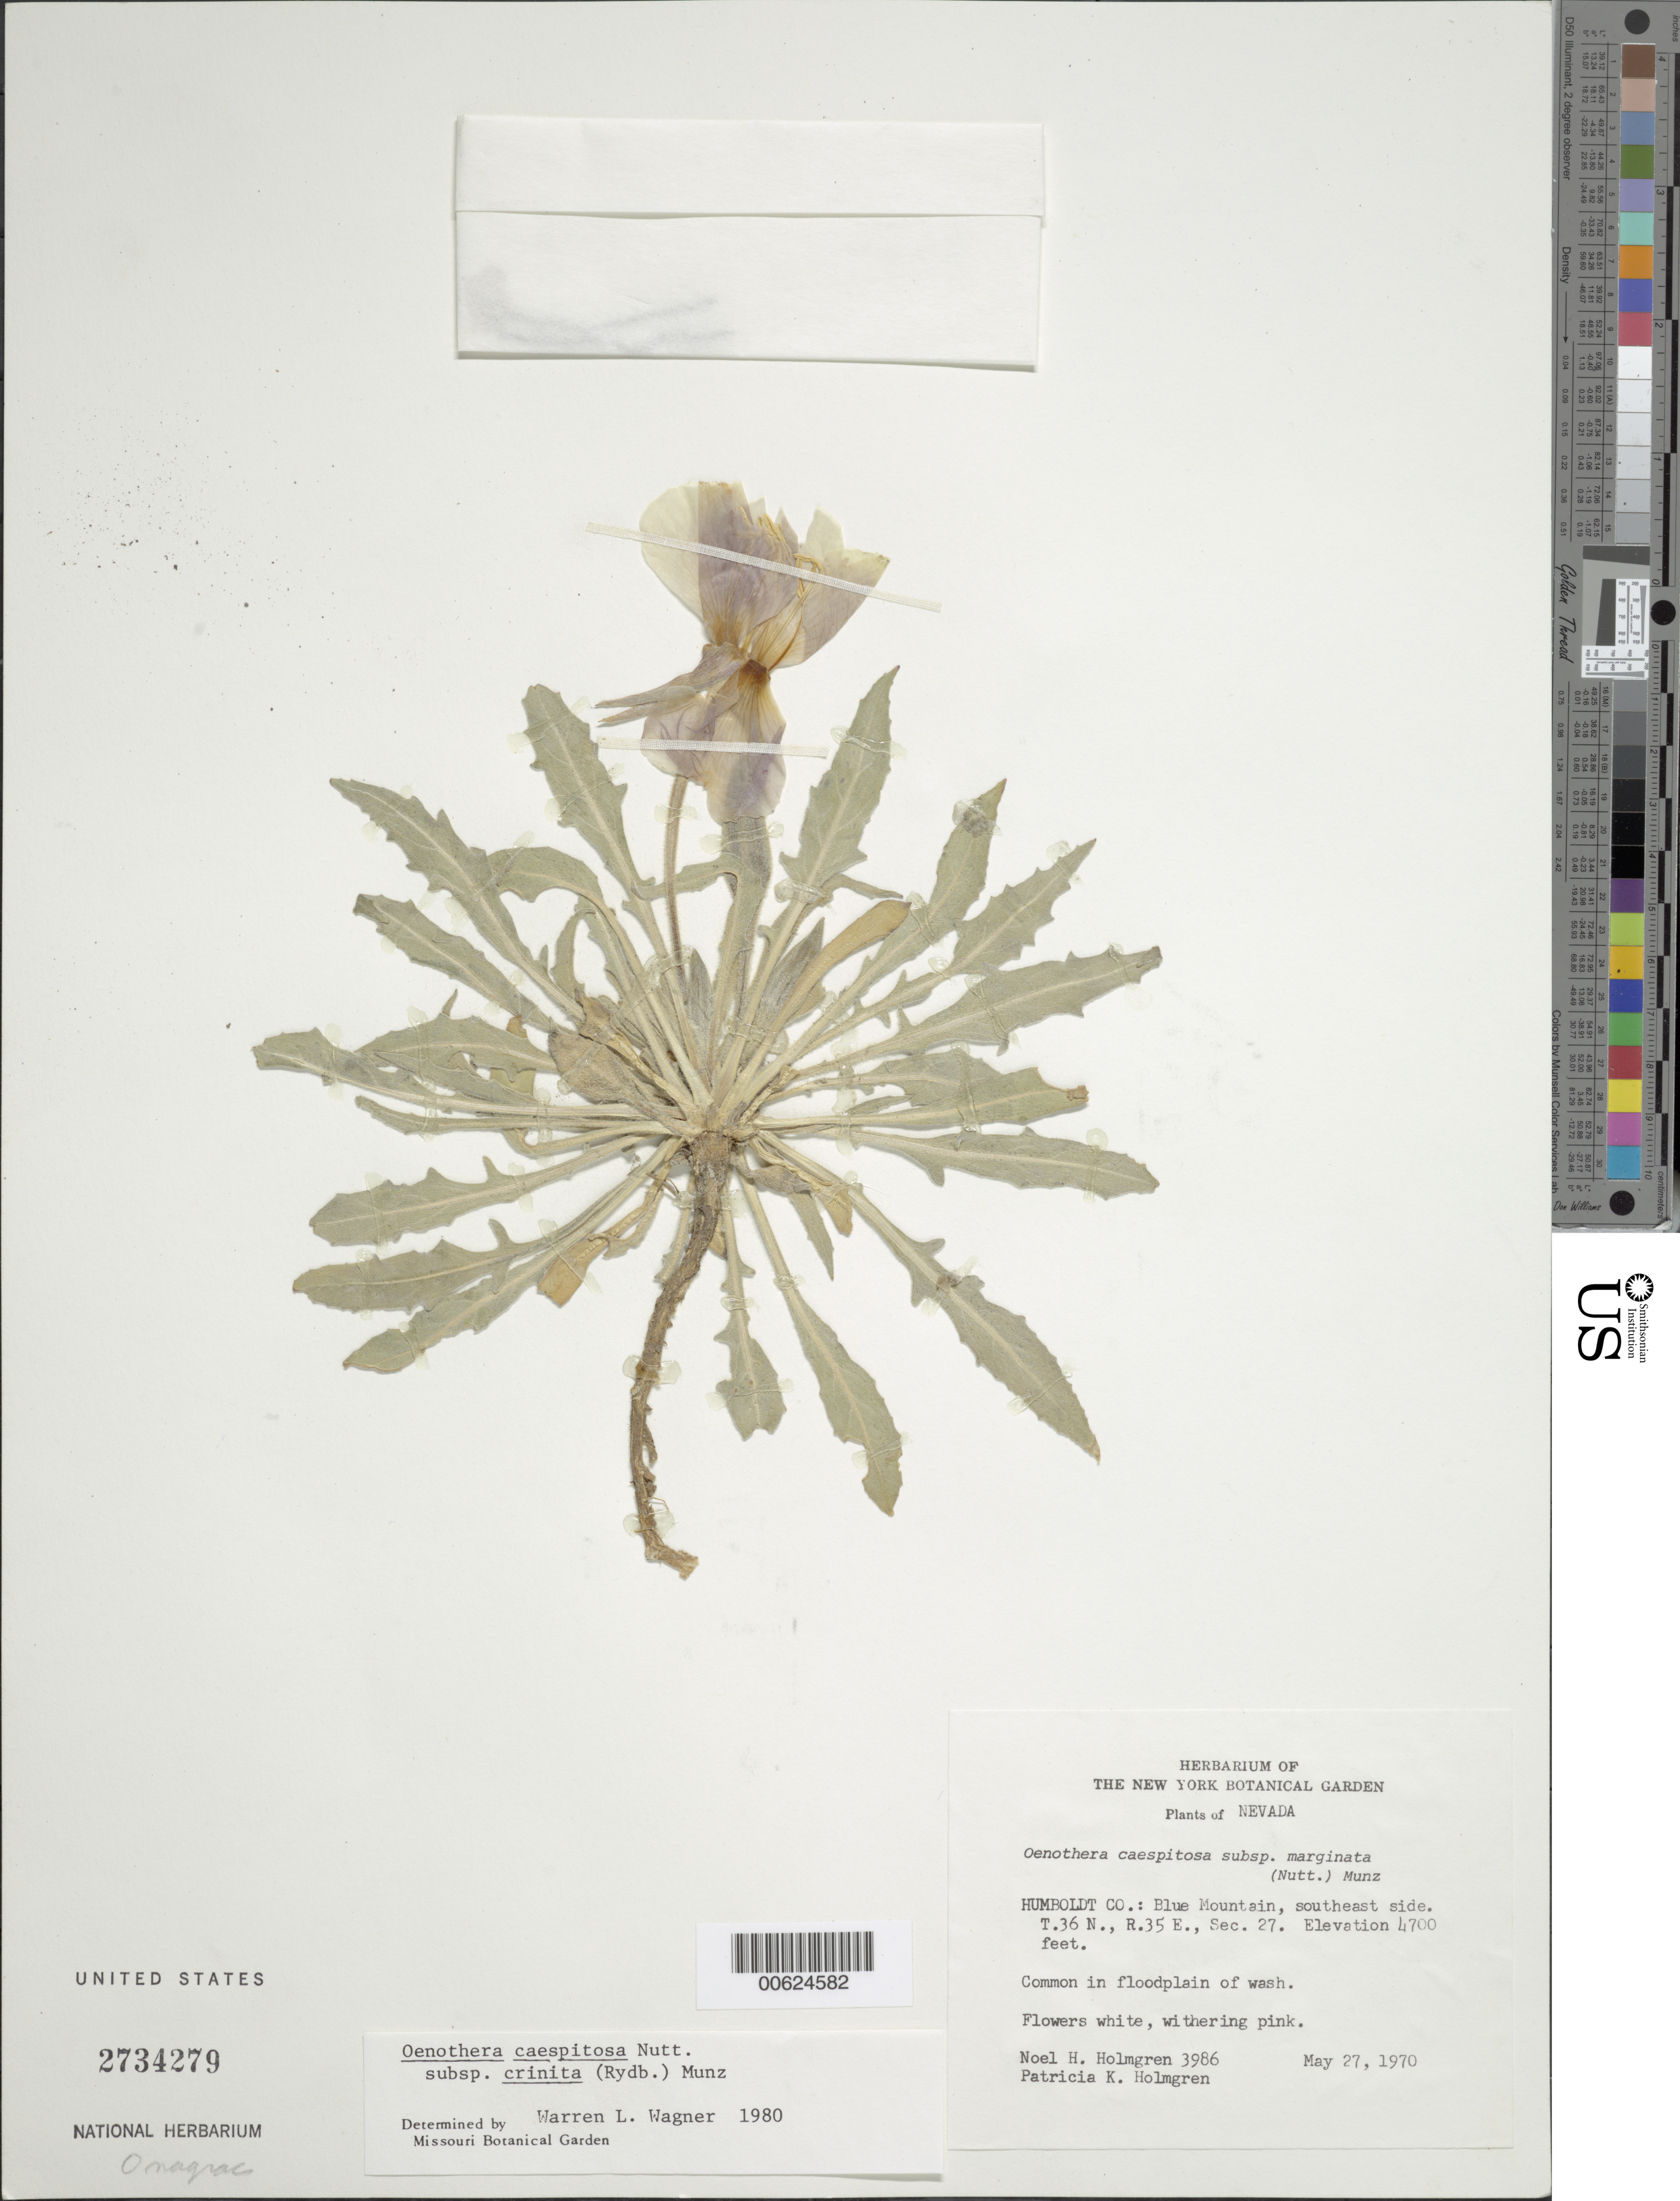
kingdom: Plantae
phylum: Tracheophyta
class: Magnoliopsida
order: Myrtales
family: Onagraceae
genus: Oenothera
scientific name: Oenothera cespitosa subsp. crinita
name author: (Rydb.) Munz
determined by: Wagner, W. L., (BOT), Smithsonian Institution - National Museum of Natural History (UNITED STATES)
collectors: N. H. Holmgren & P. K. Holmgren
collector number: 3986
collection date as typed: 27 May 1970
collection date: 1970-05-27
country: United States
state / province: Nevada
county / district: Humbold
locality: Blue Mountain, SE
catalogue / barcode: US 2734279